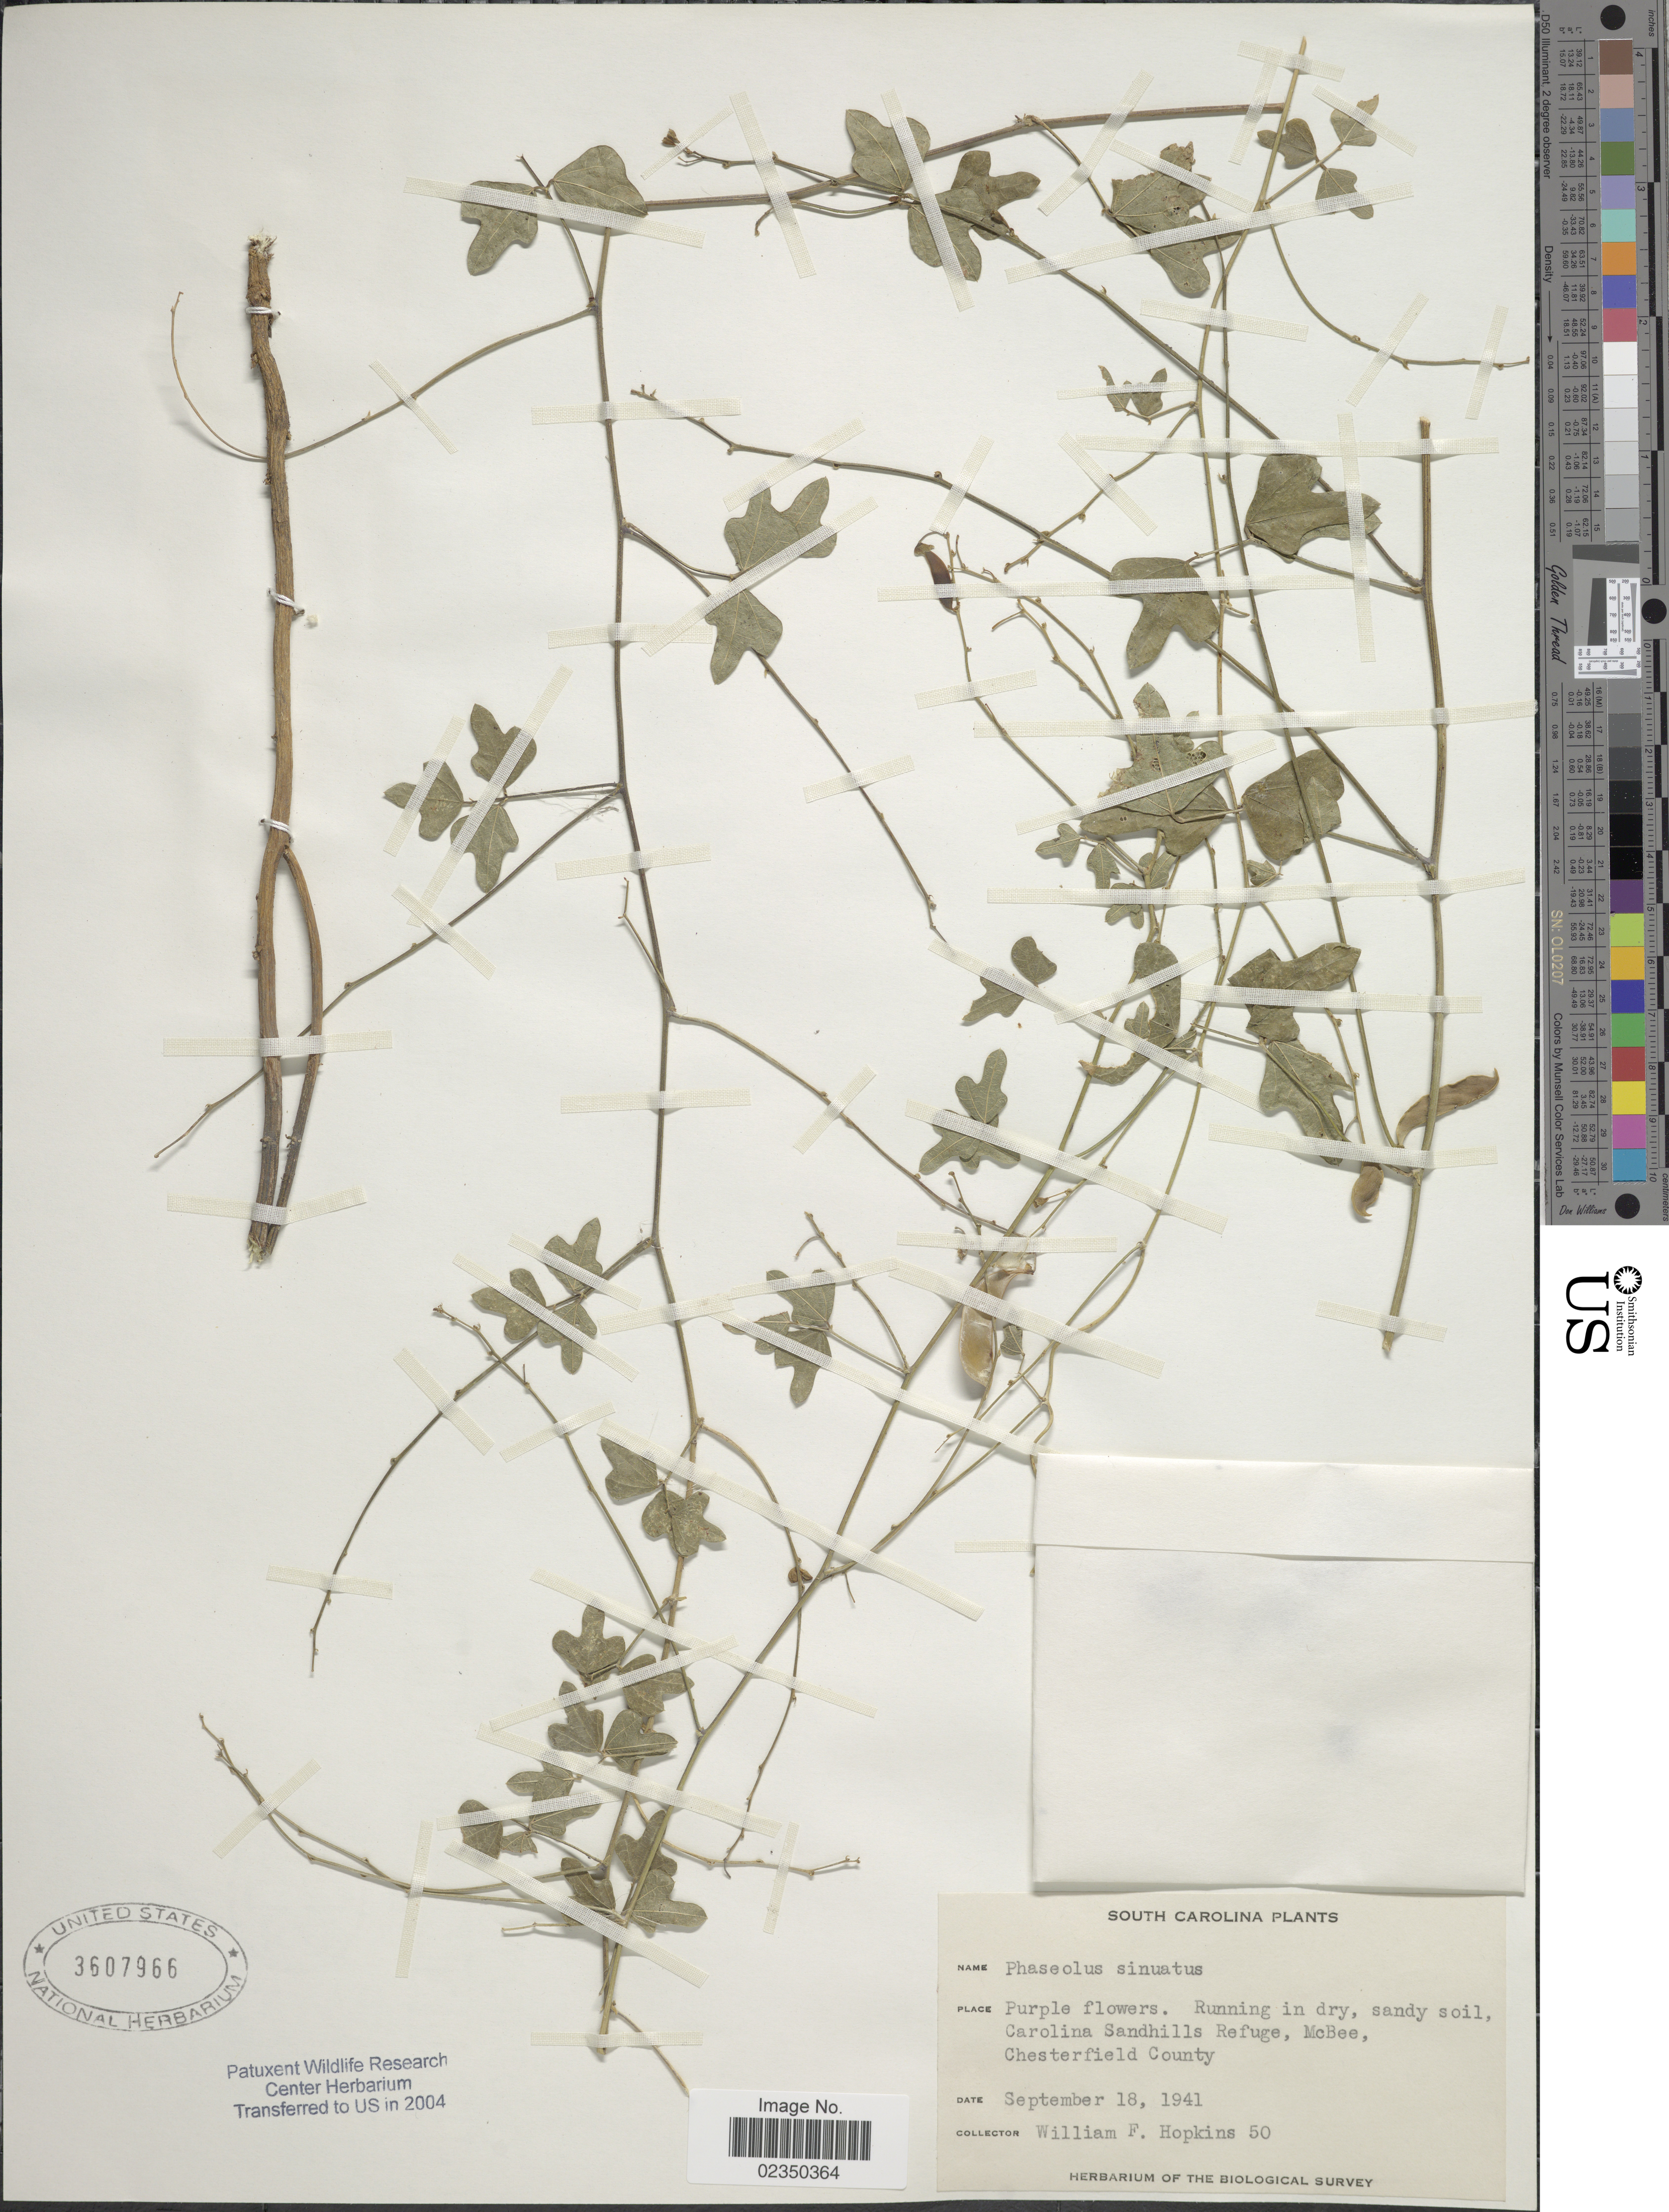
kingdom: Plantae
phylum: Tracheophyta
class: Magnoliopsida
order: Fabales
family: Fabaceae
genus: Phaseolus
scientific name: Phaseolus sinuatus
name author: Torr. & A. Gray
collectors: W. Hopkins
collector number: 50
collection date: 1941-09-18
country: United States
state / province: South Carolina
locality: Carolina Sandhills Refuge, McBee, Chesterfield County.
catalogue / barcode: US 3607966